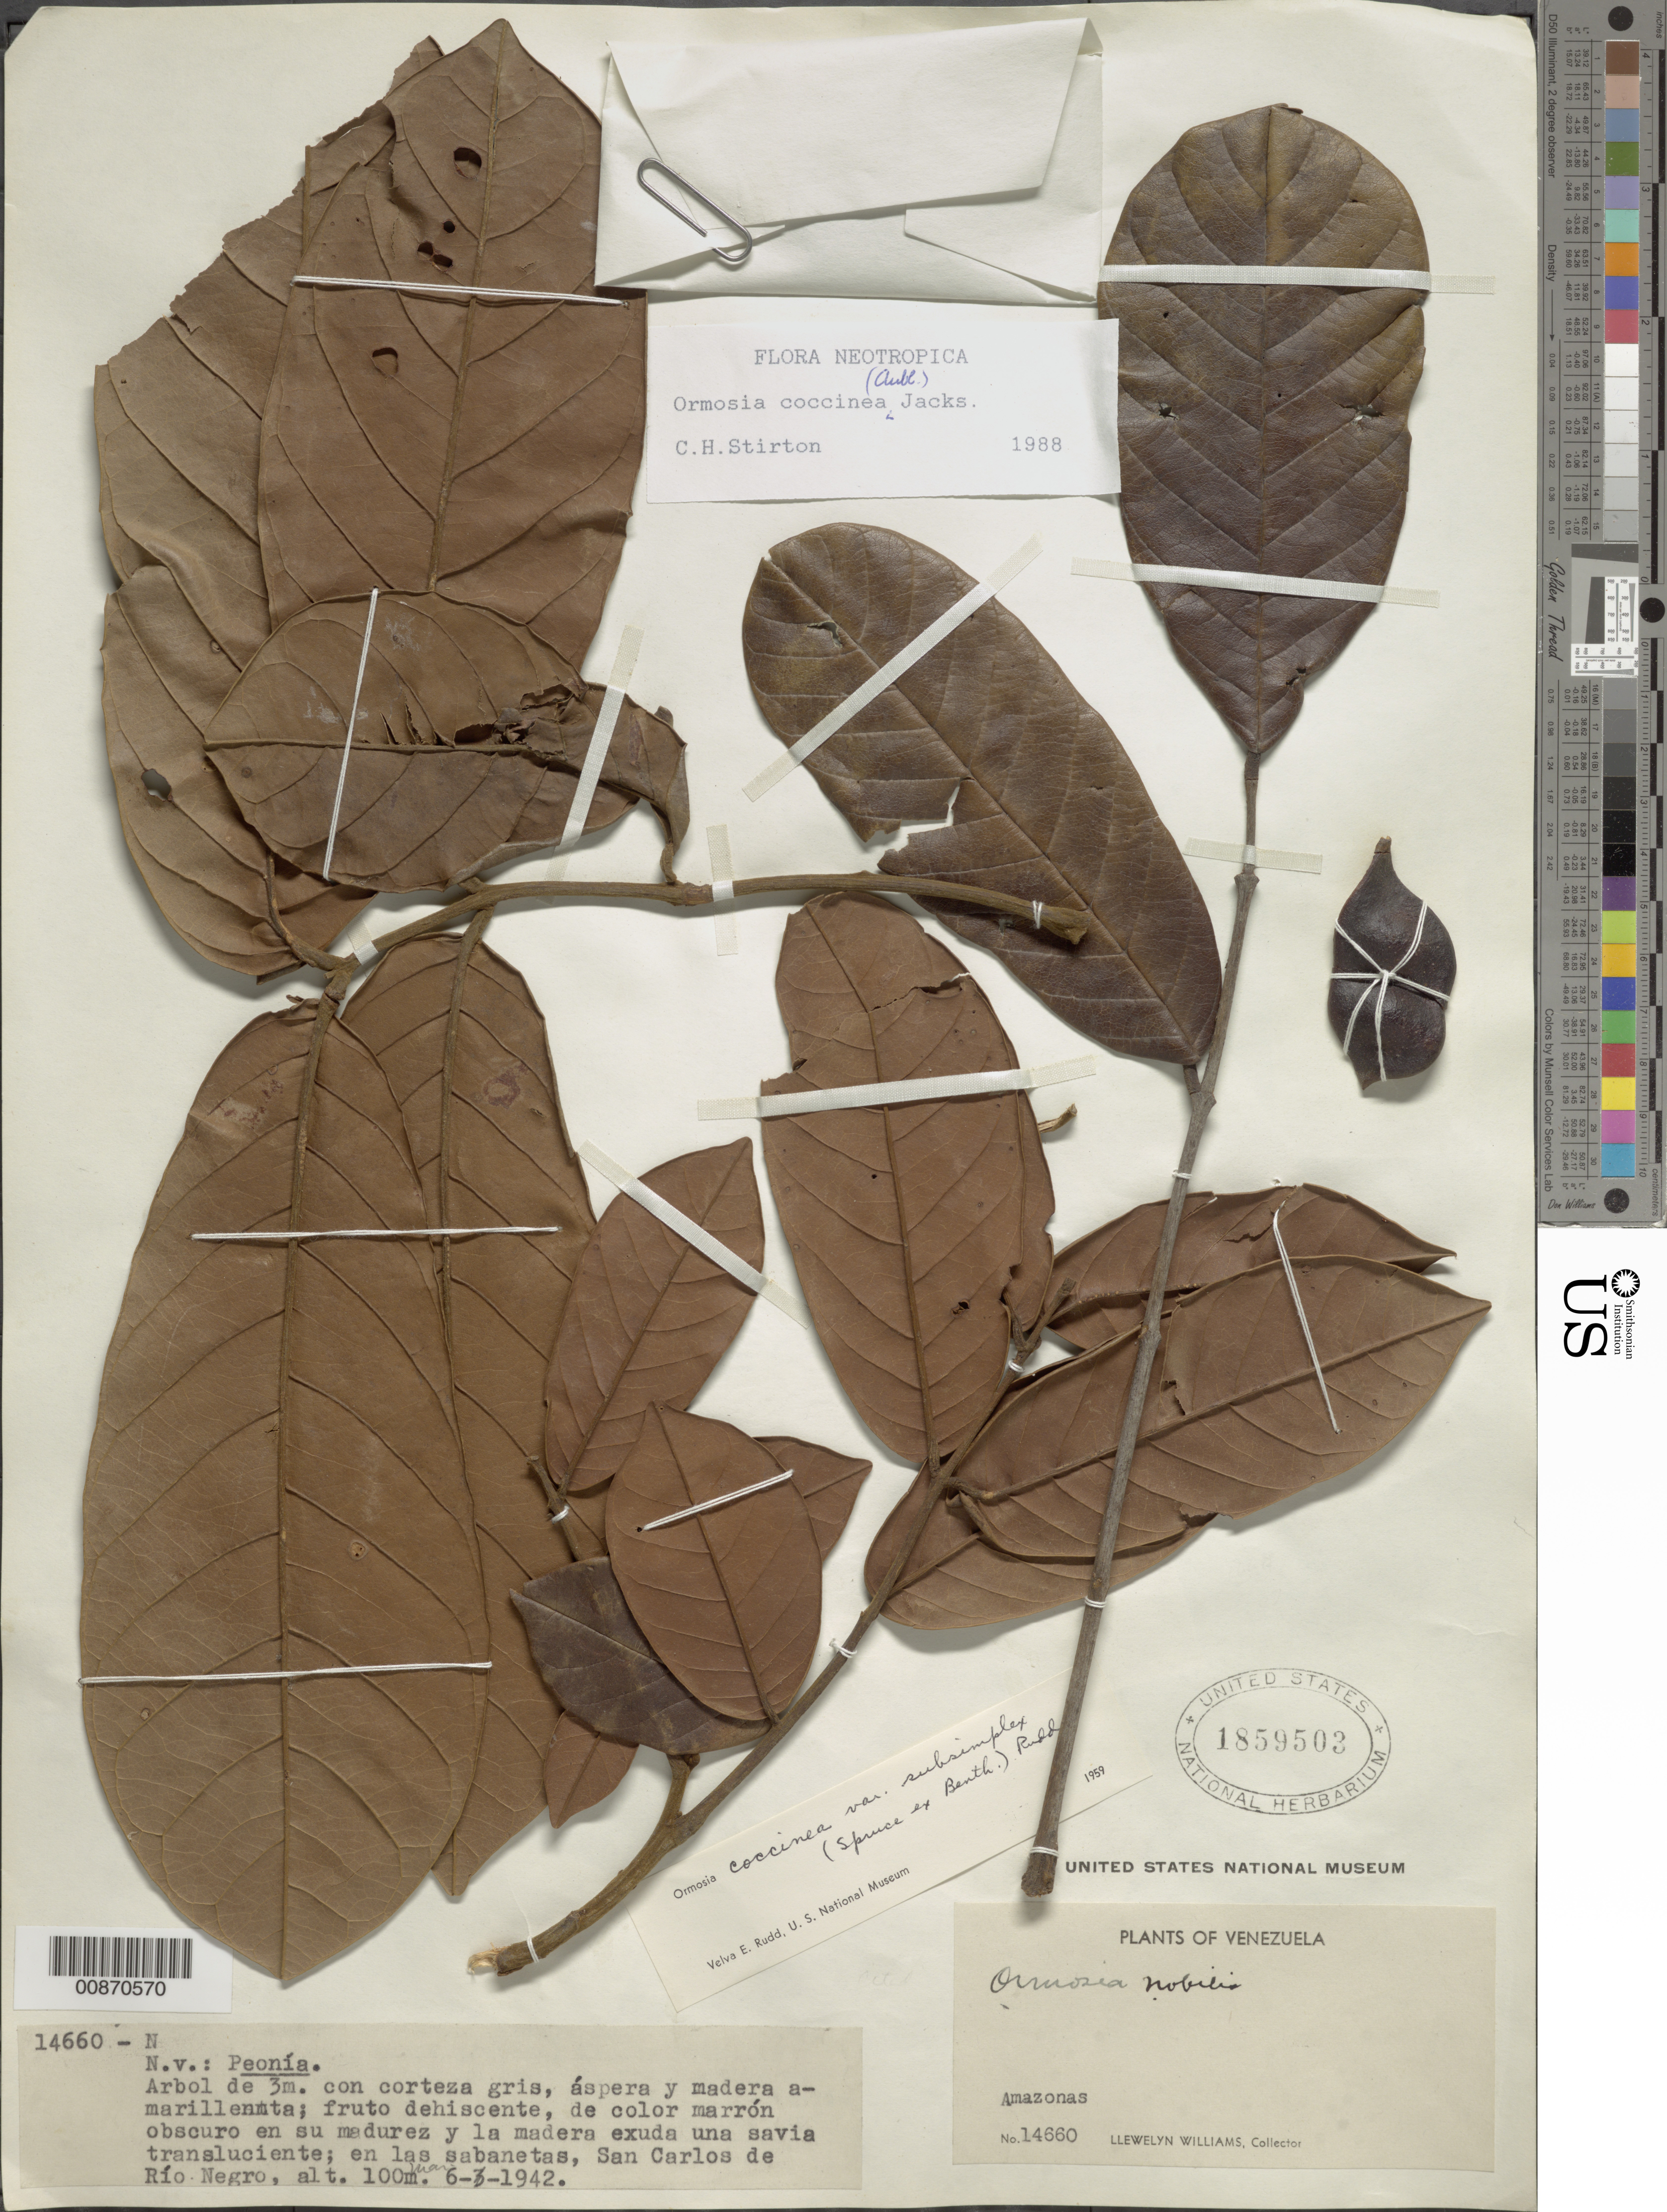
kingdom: Plantae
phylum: Tracheophyta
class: Magnoliopsida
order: Fabales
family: Fabaceae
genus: Ormosia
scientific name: Ormosia coccinea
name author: (Aubl.) Jacks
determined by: Stirton, Charles H.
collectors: Ll. Williams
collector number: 14660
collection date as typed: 6-Mar-42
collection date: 1942-03-06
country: Venezuela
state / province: Amazonas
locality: San Carlos de Río Negro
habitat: Sabanetas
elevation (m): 100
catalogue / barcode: US 1859503